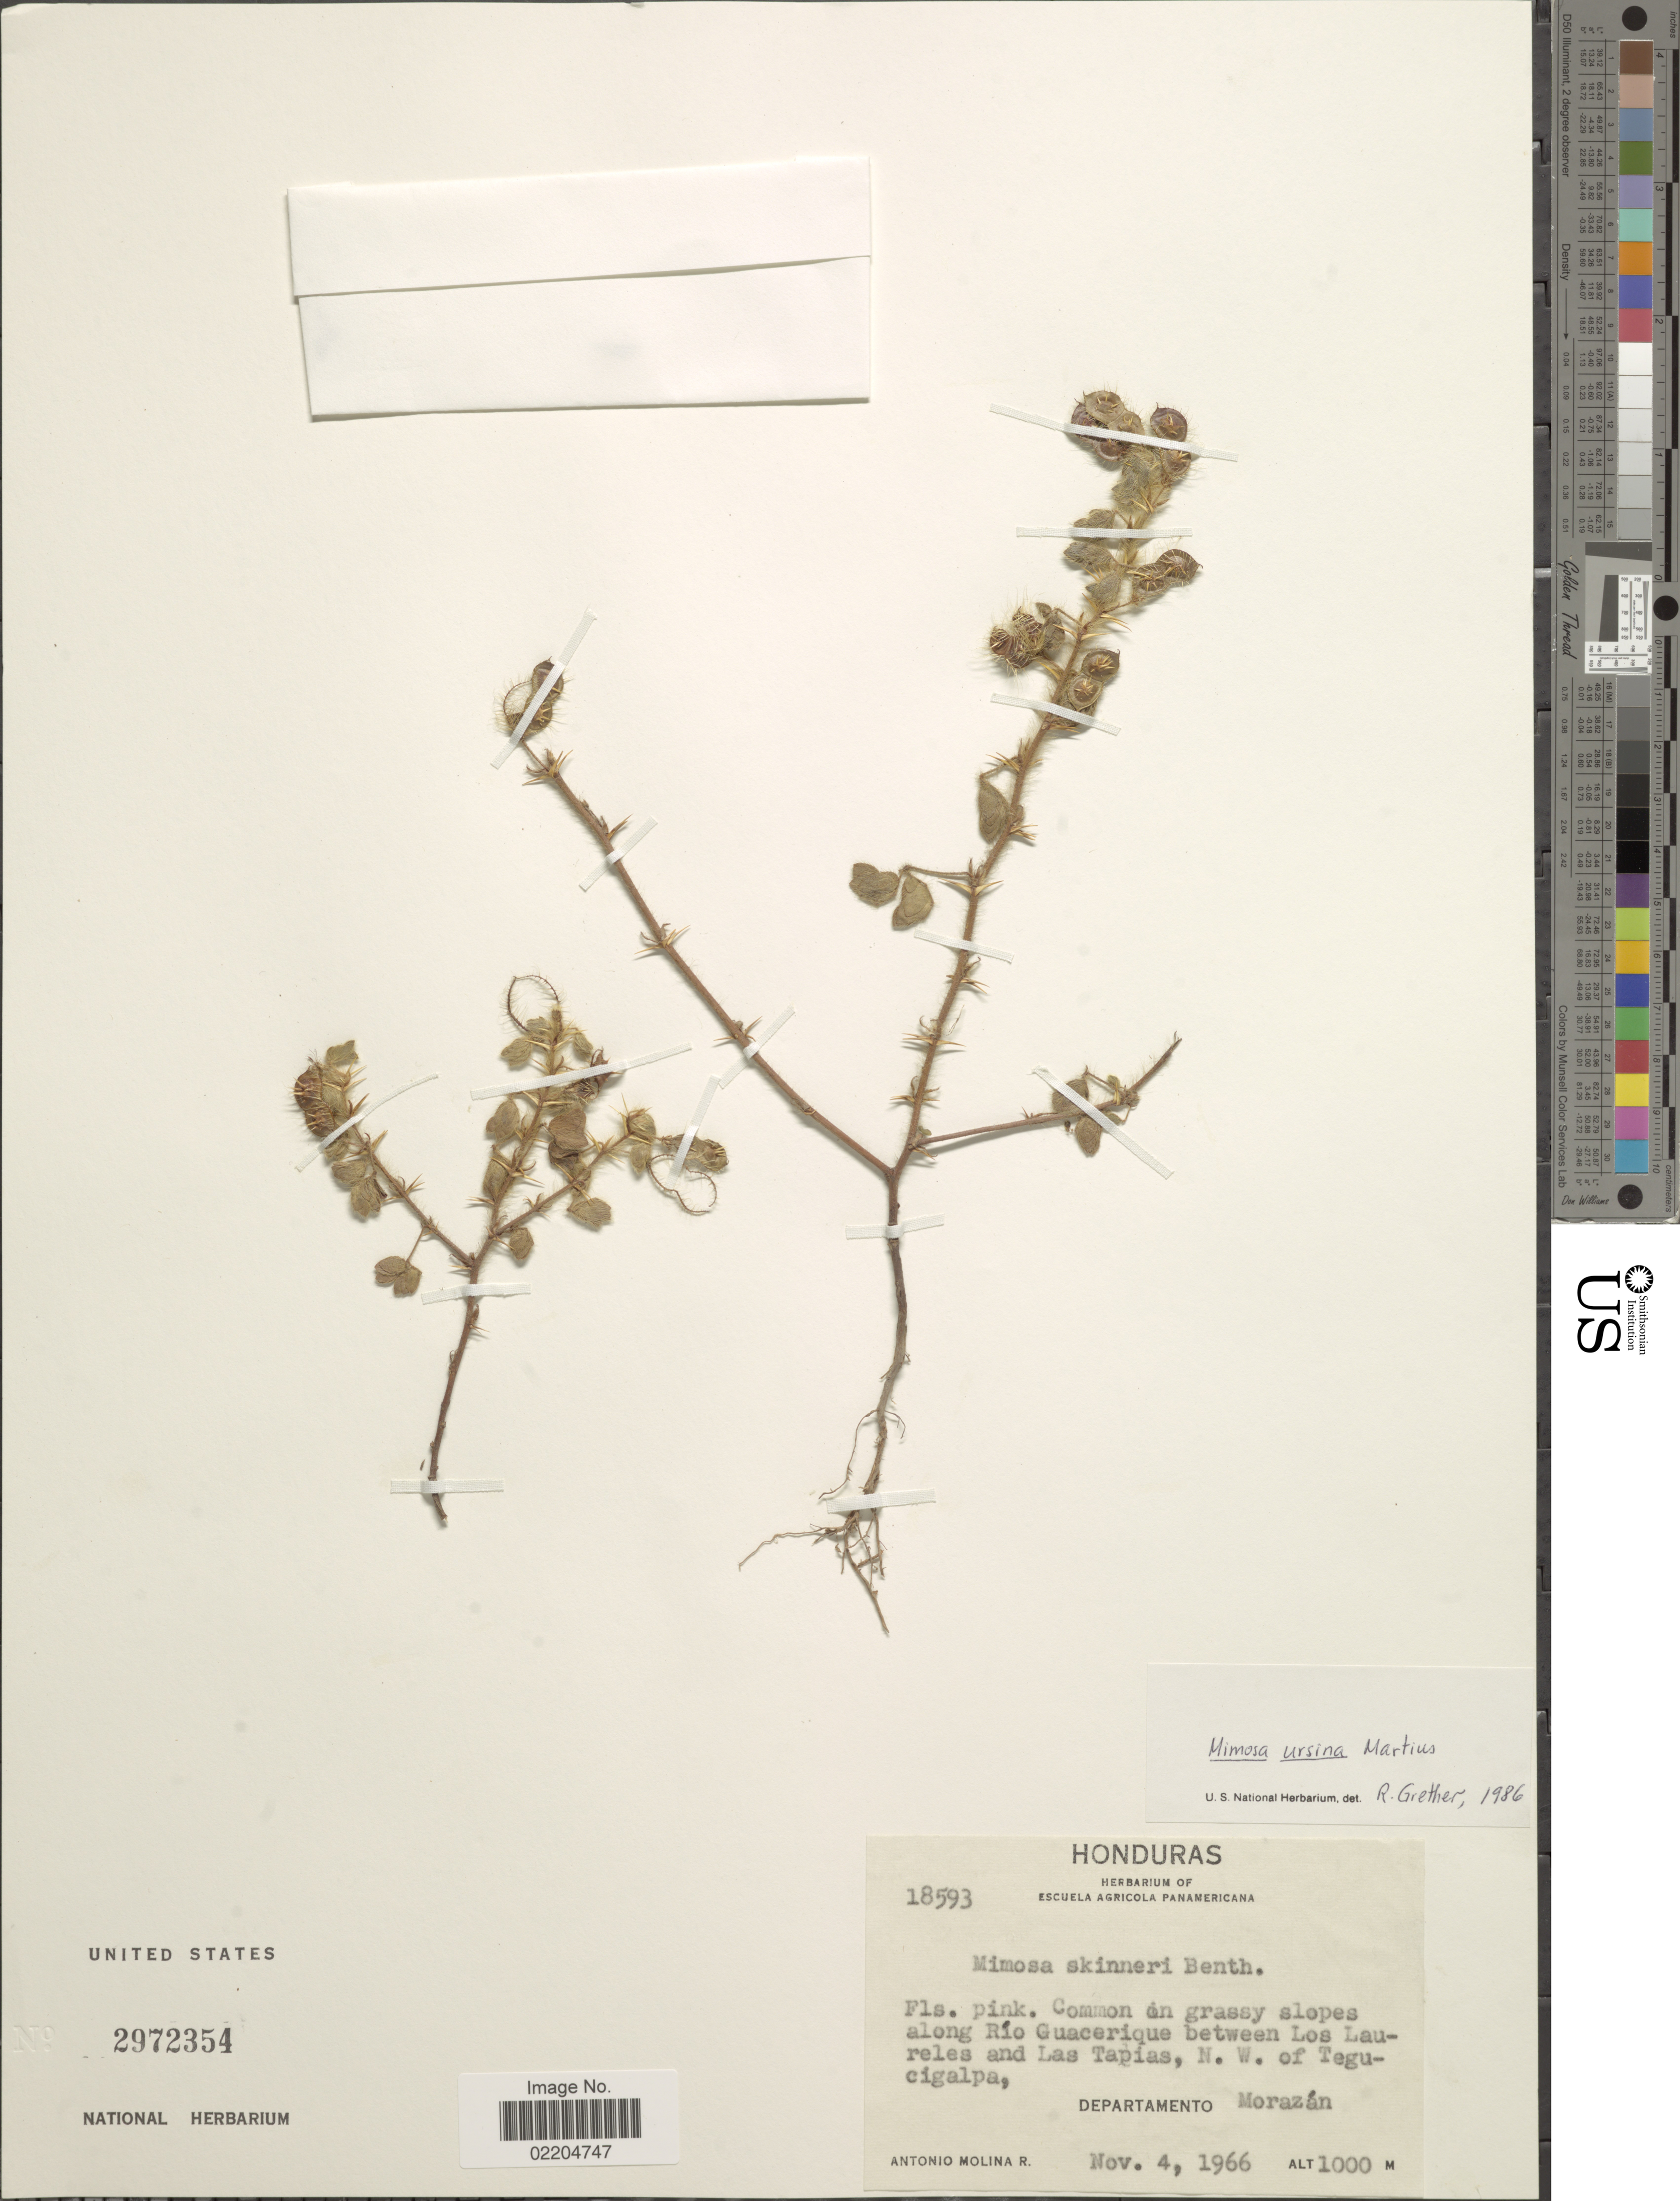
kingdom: Plantae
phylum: Tracheophyta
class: Magnoliopsida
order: Fabales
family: Fabaceae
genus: Mimosa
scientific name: Mimosa ursina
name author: Mart.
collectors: A. Molina R.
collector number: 18593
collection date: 1966-11-04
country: Honduras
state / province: Fco. Morazán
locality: Along Rio Guacerique between Los Laureles and Las Tapias, N.W. of Tegucigalpa, Departamento Morazan.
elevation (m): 1000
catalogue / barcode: US 2972354